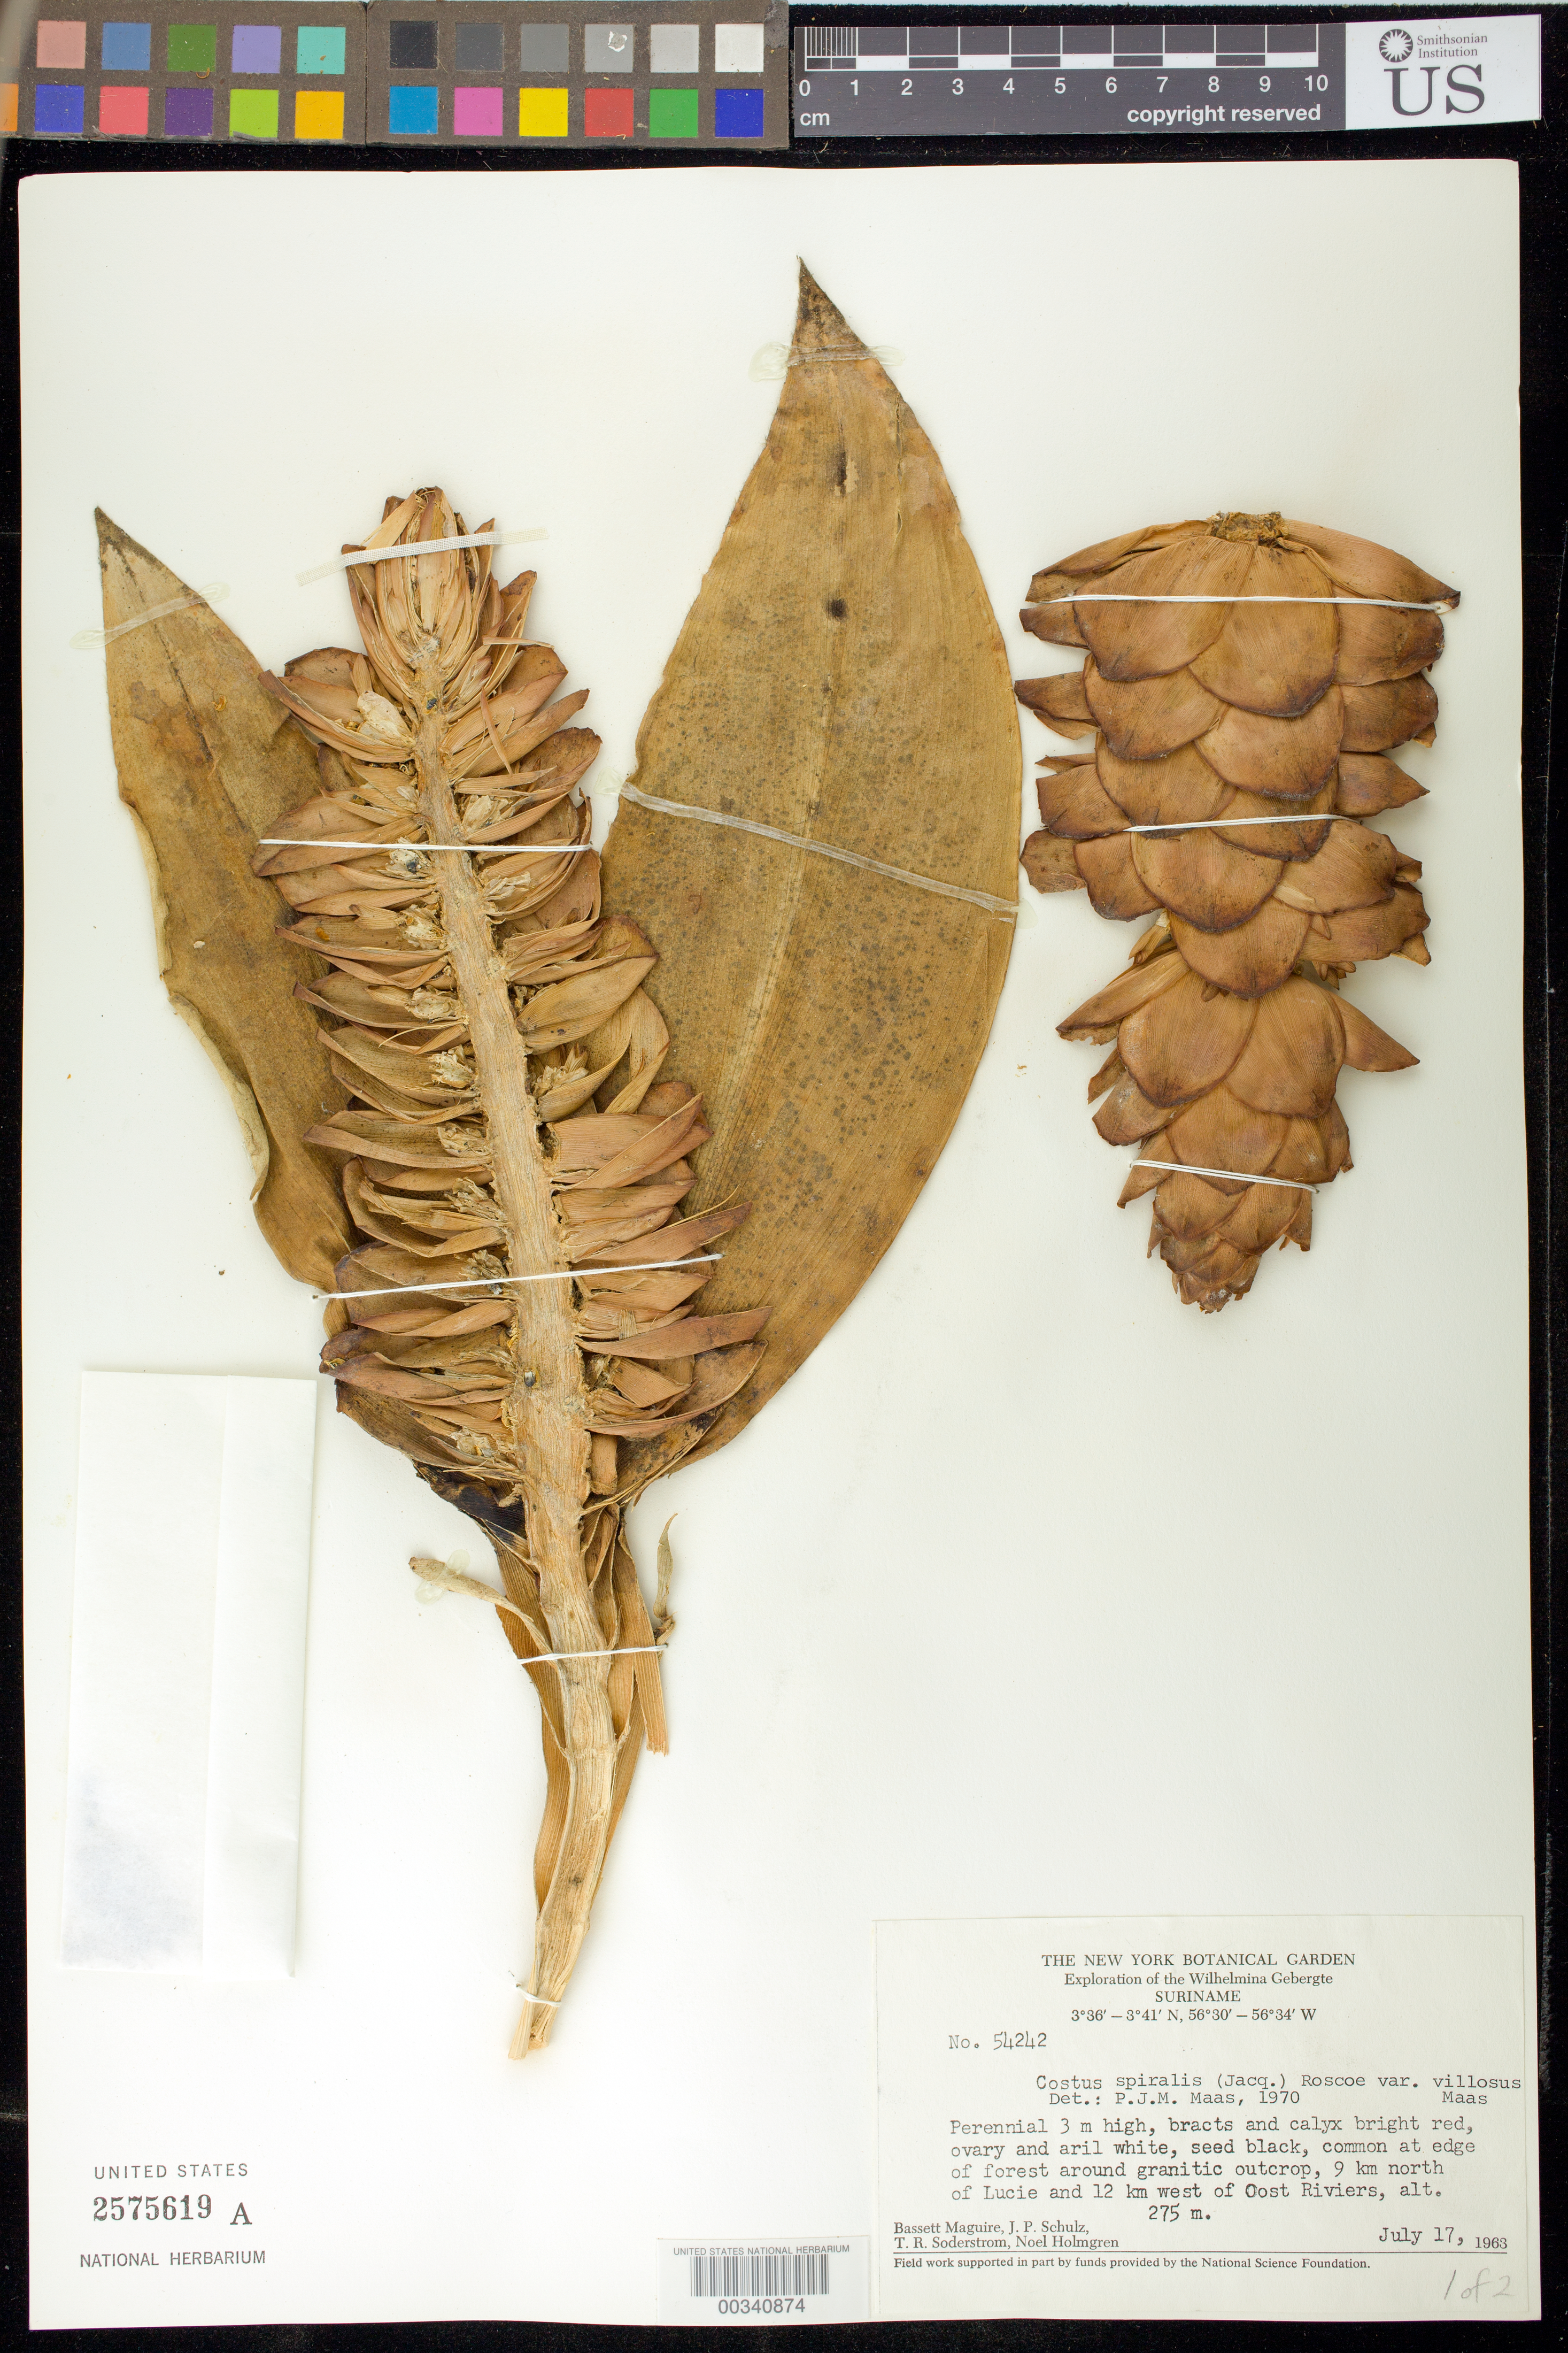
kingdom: Plantae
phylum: Tracheophyta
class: Liliopsida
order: Zingiberales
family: Costaceae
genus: Costus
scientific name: Costus spiralis var. villosus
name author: Maas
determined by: Maas, Paul J. M.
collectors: B. Maguire, J. P. Schulz, T. R. Soderstrom & N. H. Holmgren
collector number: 54242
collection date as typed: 17 Jul 1963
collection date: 1963-07-17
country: Suriname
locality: Exploration of wilhelmina gebergte, 9 km n of lucie and 12 km w of oost riviers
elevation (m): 275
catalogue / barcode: US 2575619A